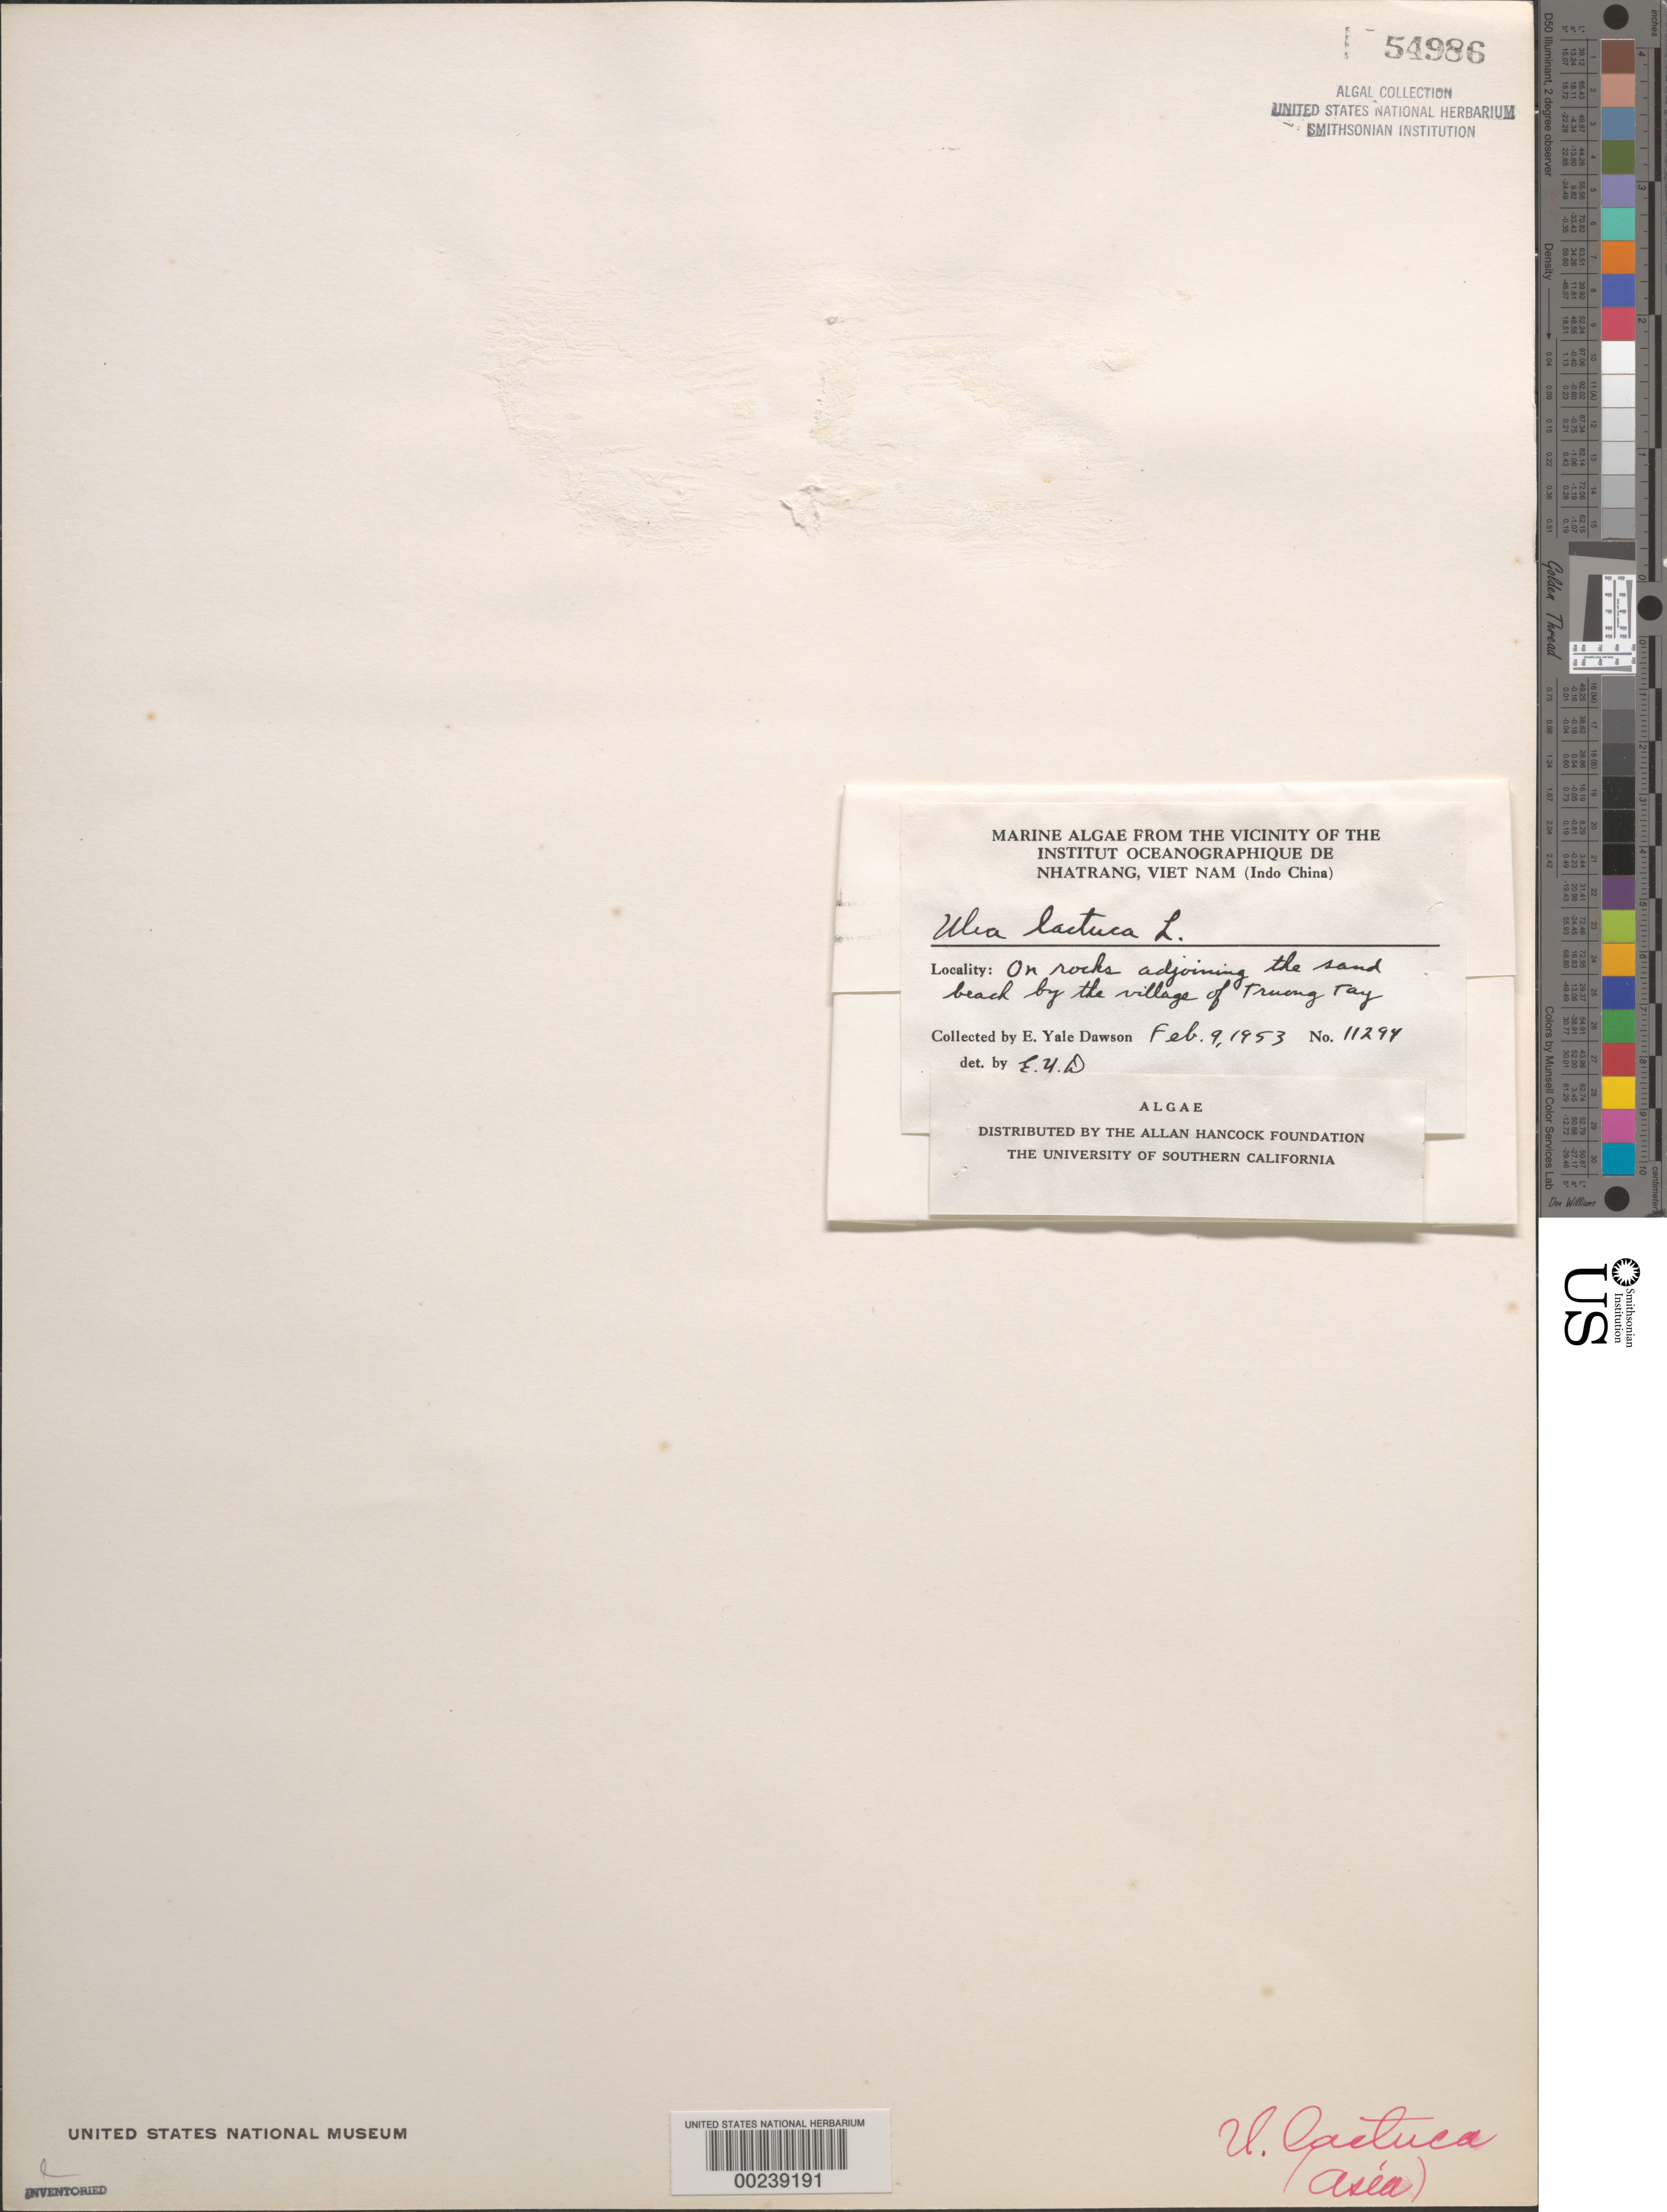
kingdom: Plantae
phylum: Chlorophyta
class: Ulvophyceae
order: Ulvales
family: Ulvaceae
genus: Ulva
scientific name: Ulva lactuca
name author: L.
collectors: E. Y. Dawson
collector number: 11294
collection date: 1953-02-09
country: Vietnam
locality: The Vicinity of the Institut Oceanographique de Nhatrang. On rocks adjoining the sand beach by the village of Truong Tay.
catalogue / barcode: US 54986